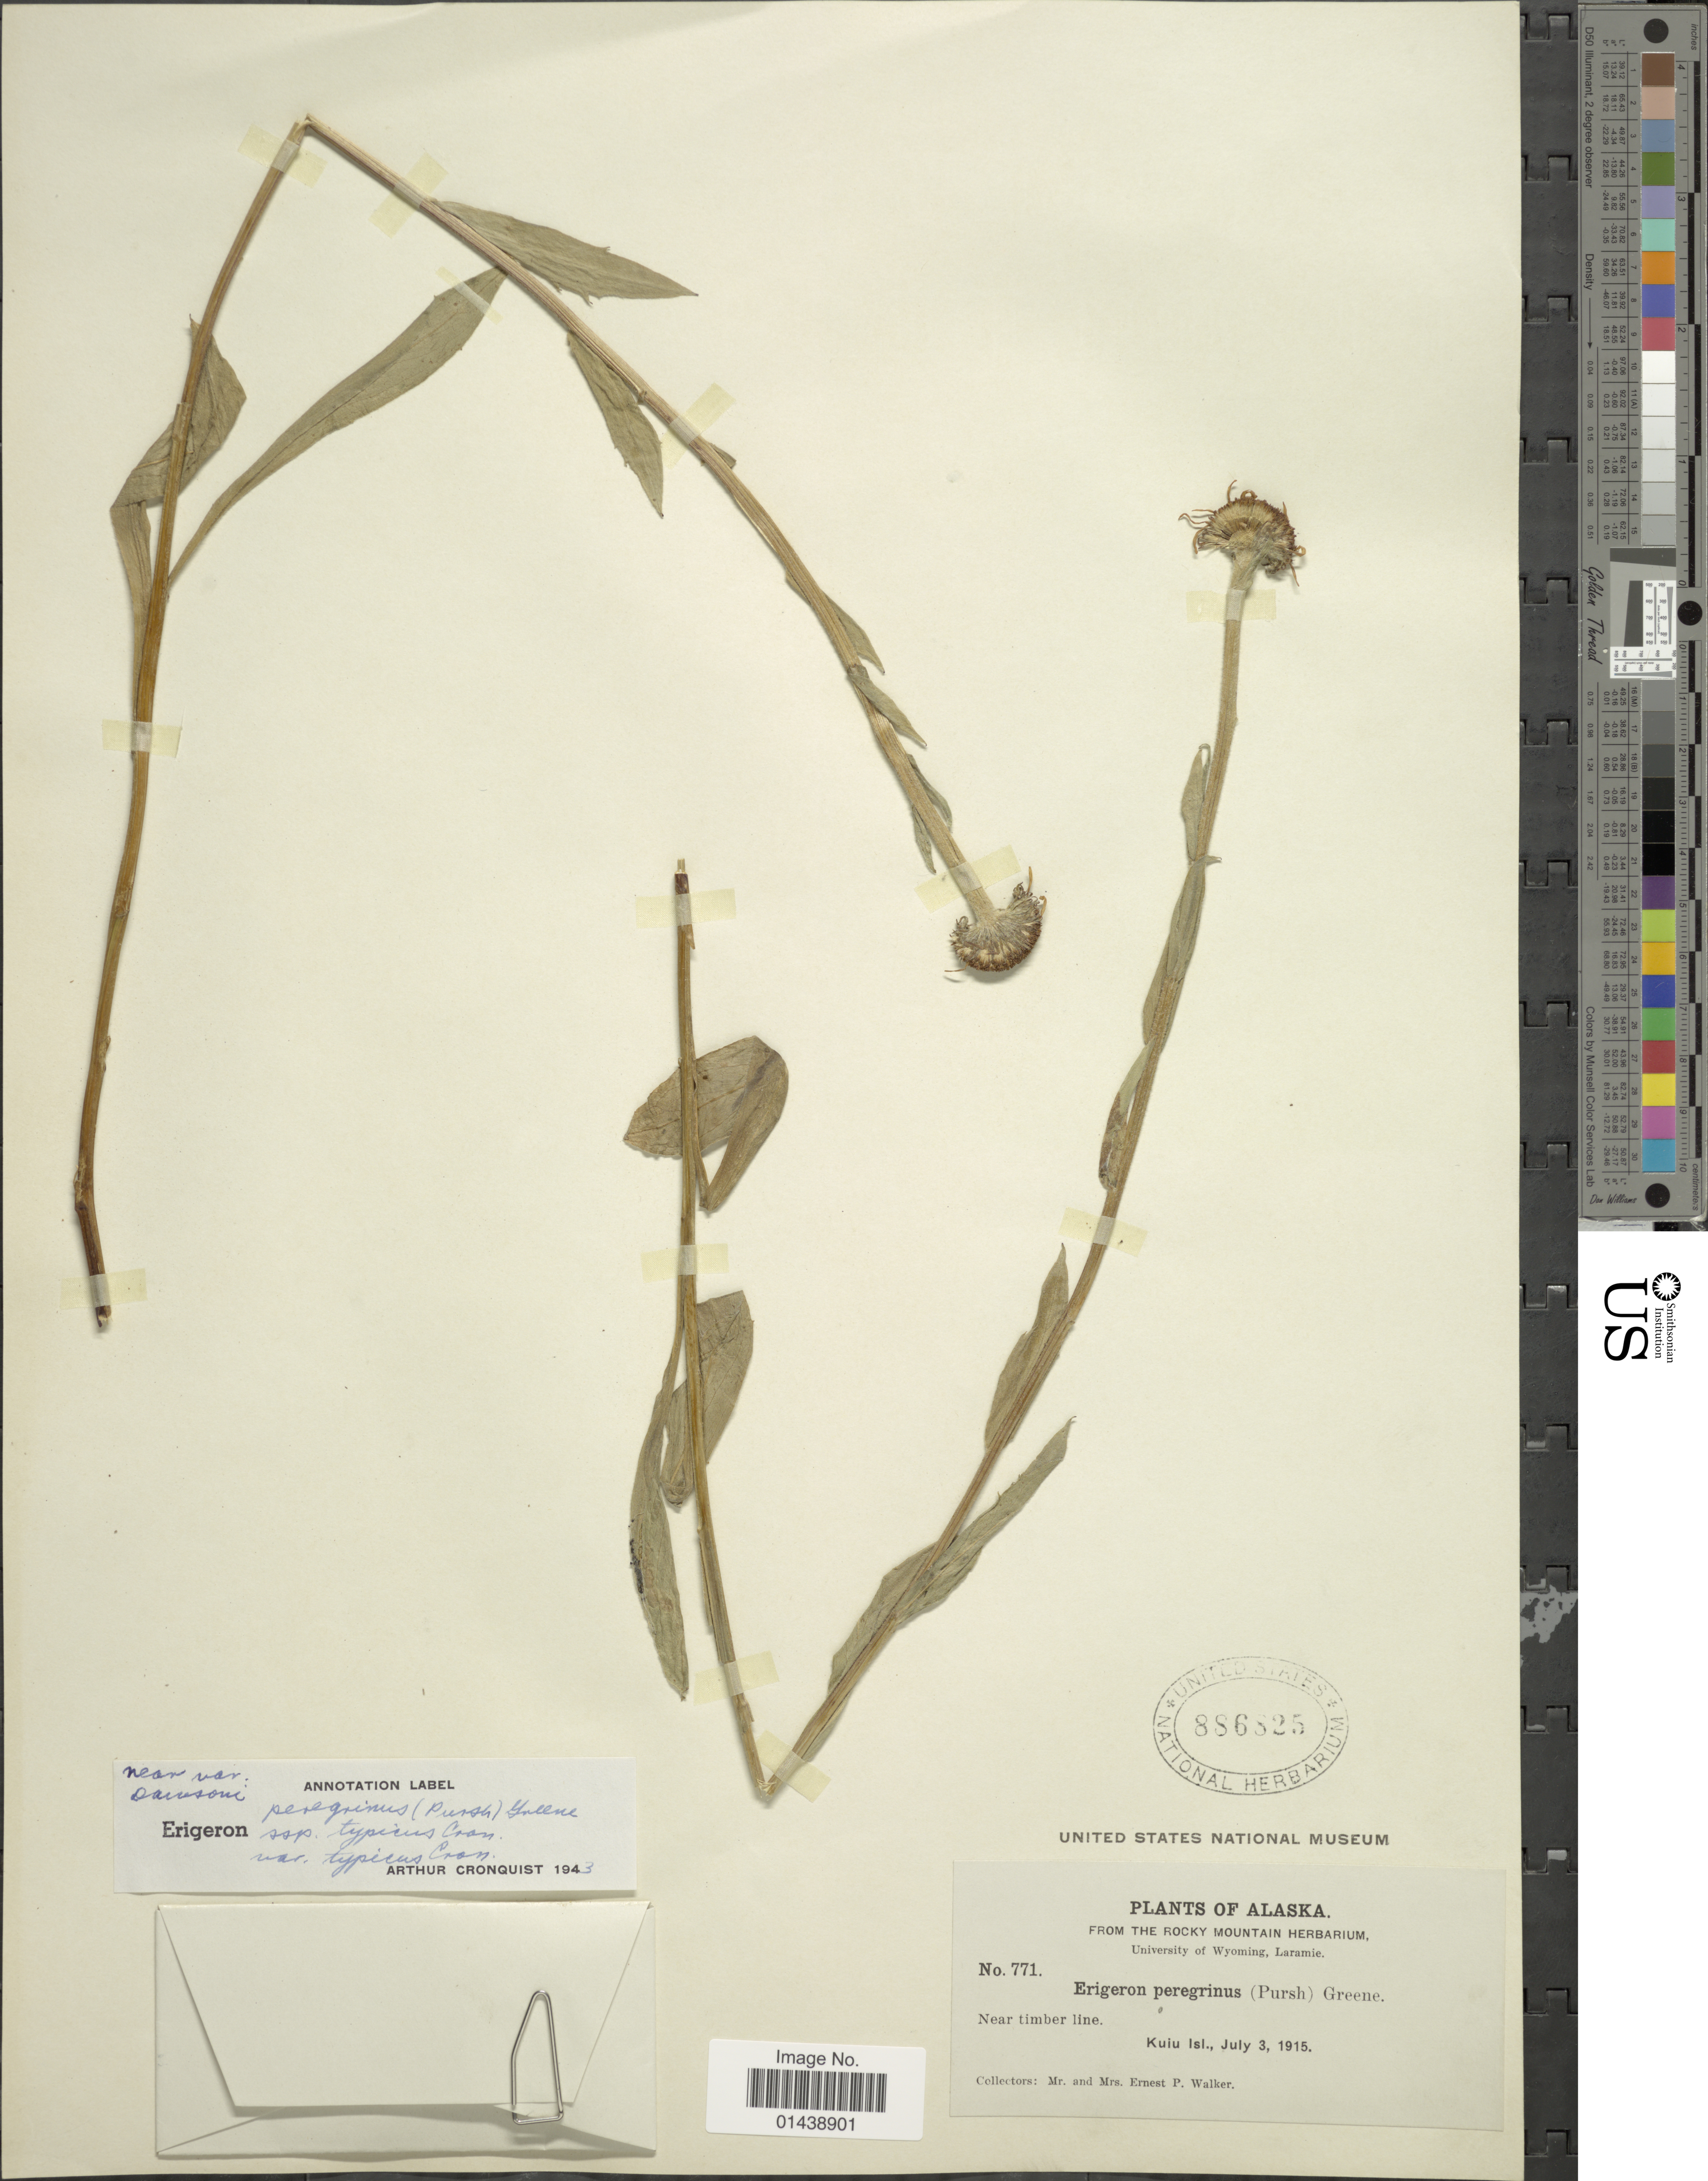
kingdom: Plantae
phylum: Tracheophyta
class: Magnoliopsida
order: Asterales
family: Asteraceae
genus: Erigeron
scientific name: Erigeron peregrinus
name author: (Banks ex Pursh) Greene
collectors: E. P. Walker & E. Walker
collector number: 771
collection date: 1915-07-03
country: United States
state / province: Alaska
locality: Near timber line, Kuiu Isl.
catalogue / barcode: US 886825